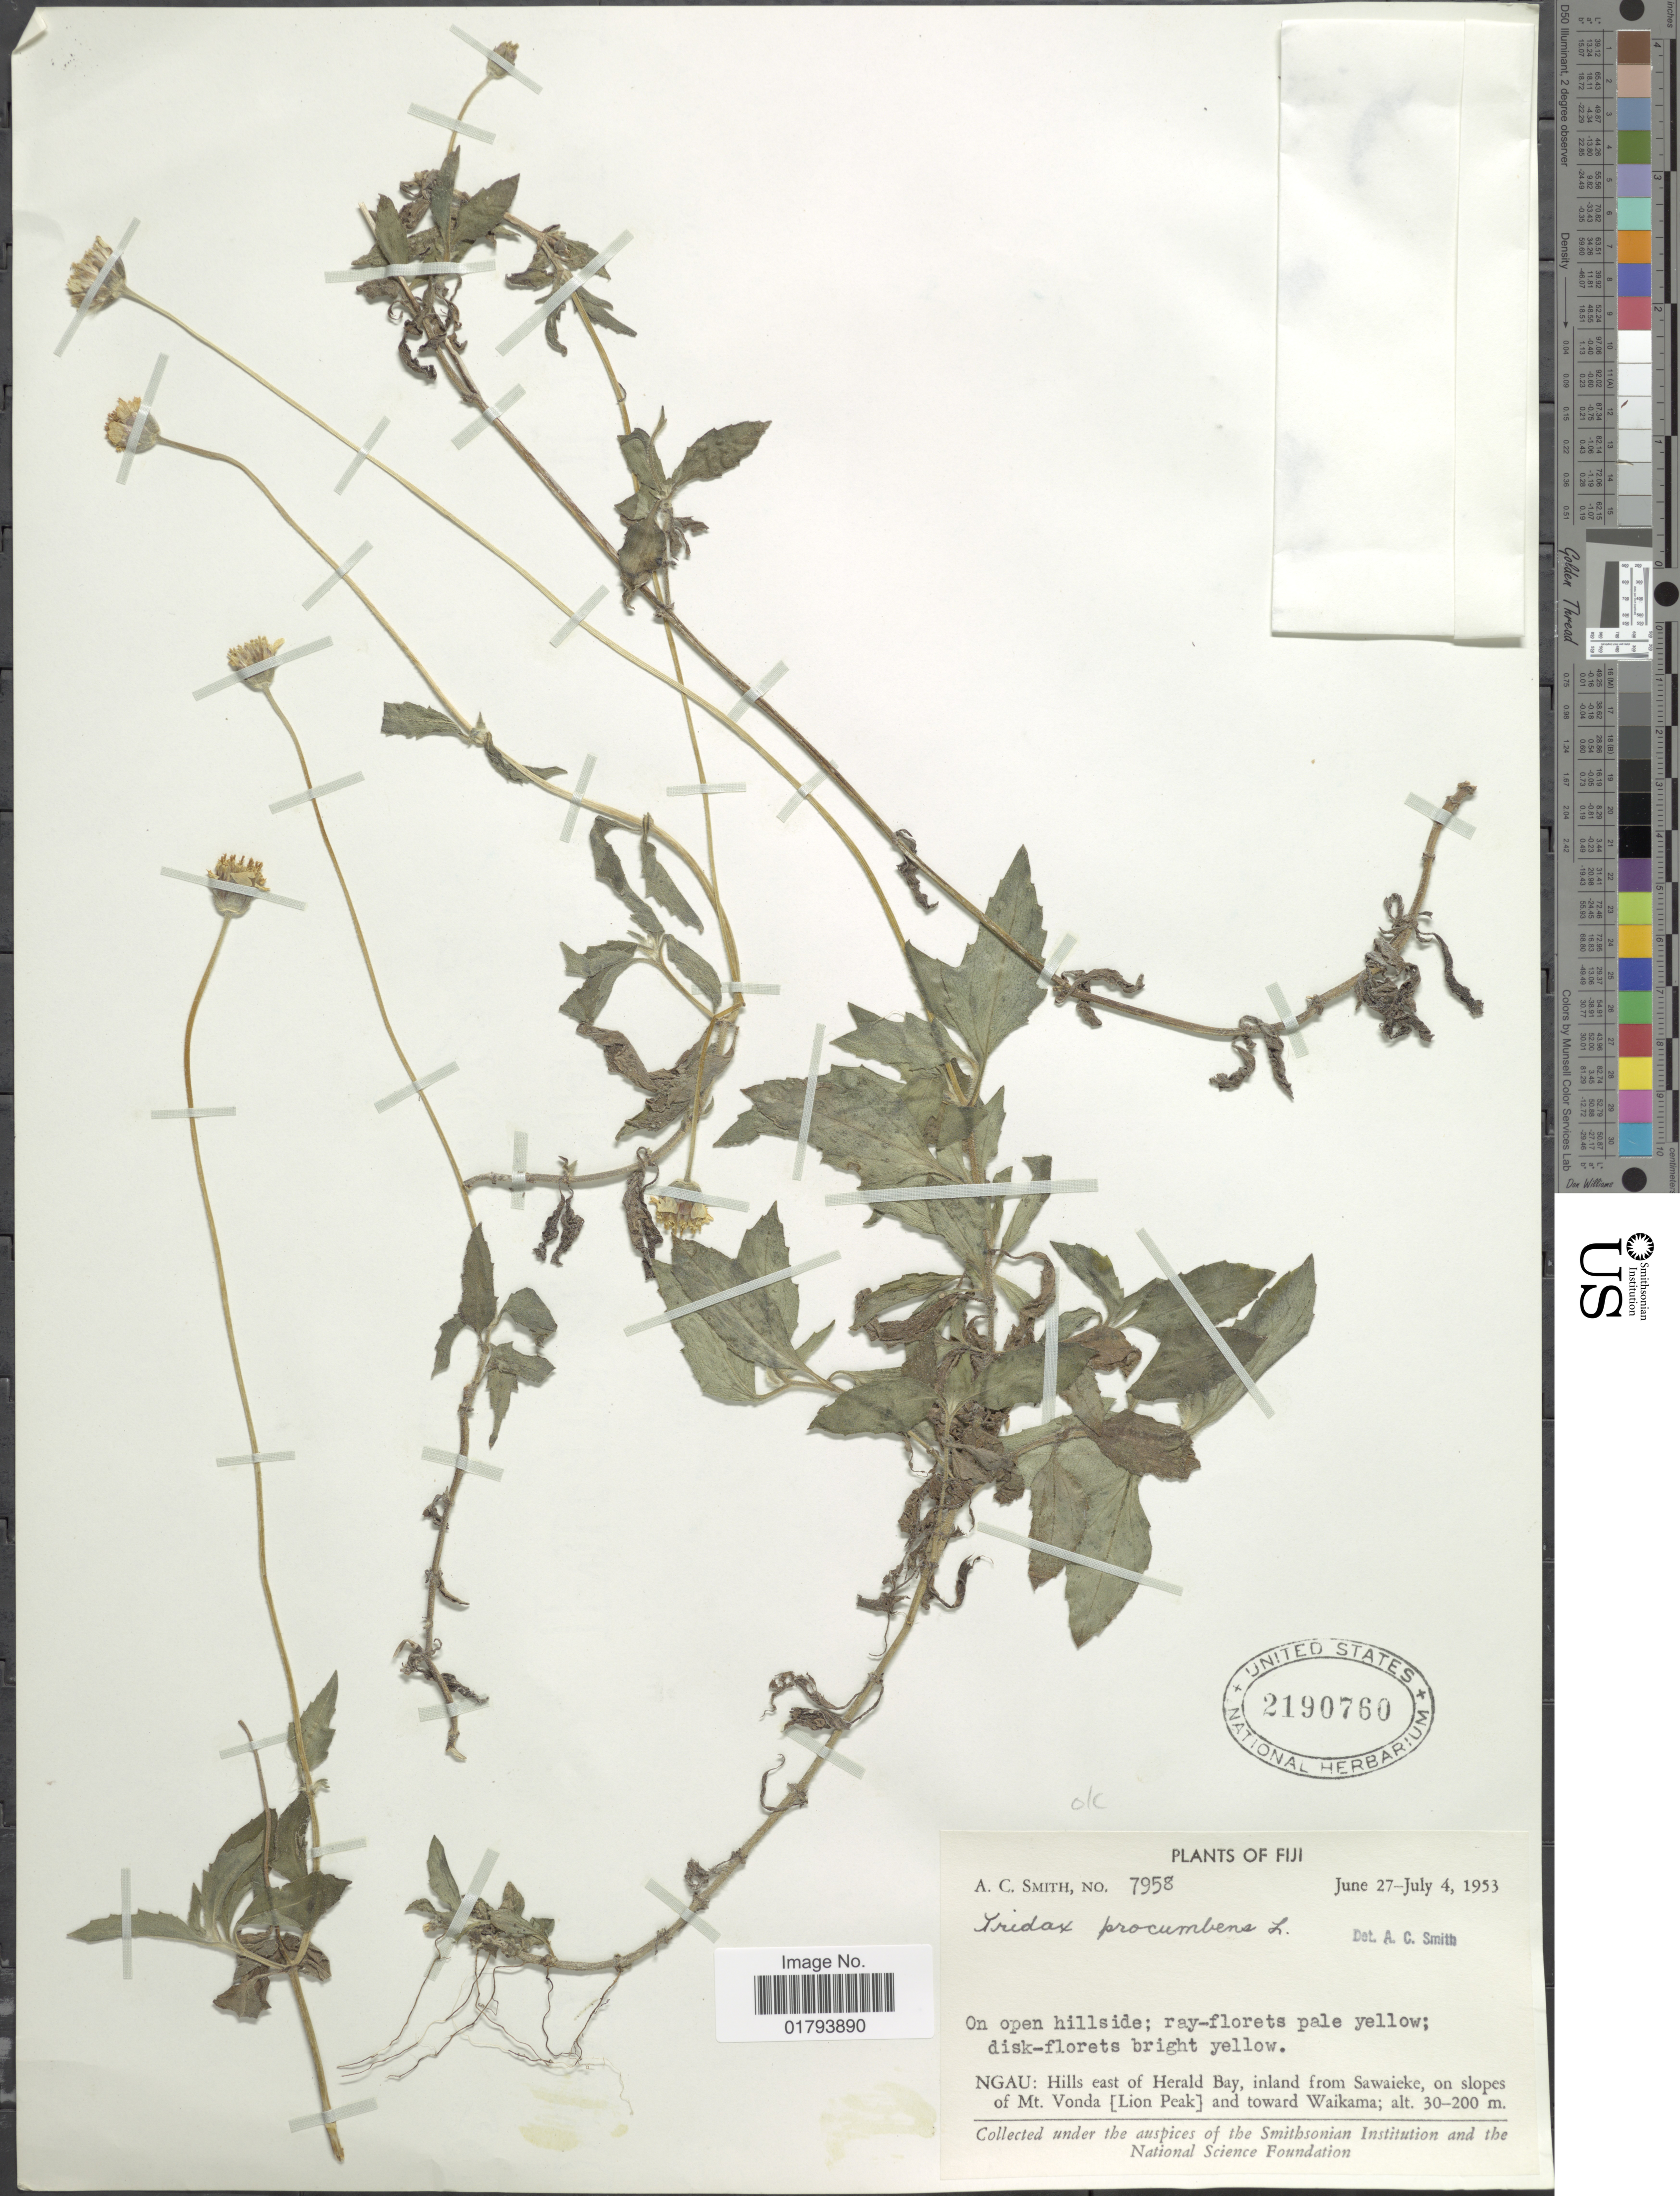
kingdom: Plantae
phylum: Tracheophyta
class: Magnoliopsida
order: Asterales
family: Asteraceae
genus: Tridax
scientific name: Tridax procumbens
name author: L.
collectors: A. C. Smith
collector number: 7958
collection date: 1943-06-27/1953-07-04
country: Fiji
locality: Ngau: Hills east of Herald Bay, inland from Sawaieke, on slopes of Mt. Vonda (Lion Peak) and toward Waikama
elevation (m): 30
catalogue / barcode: US 2190760